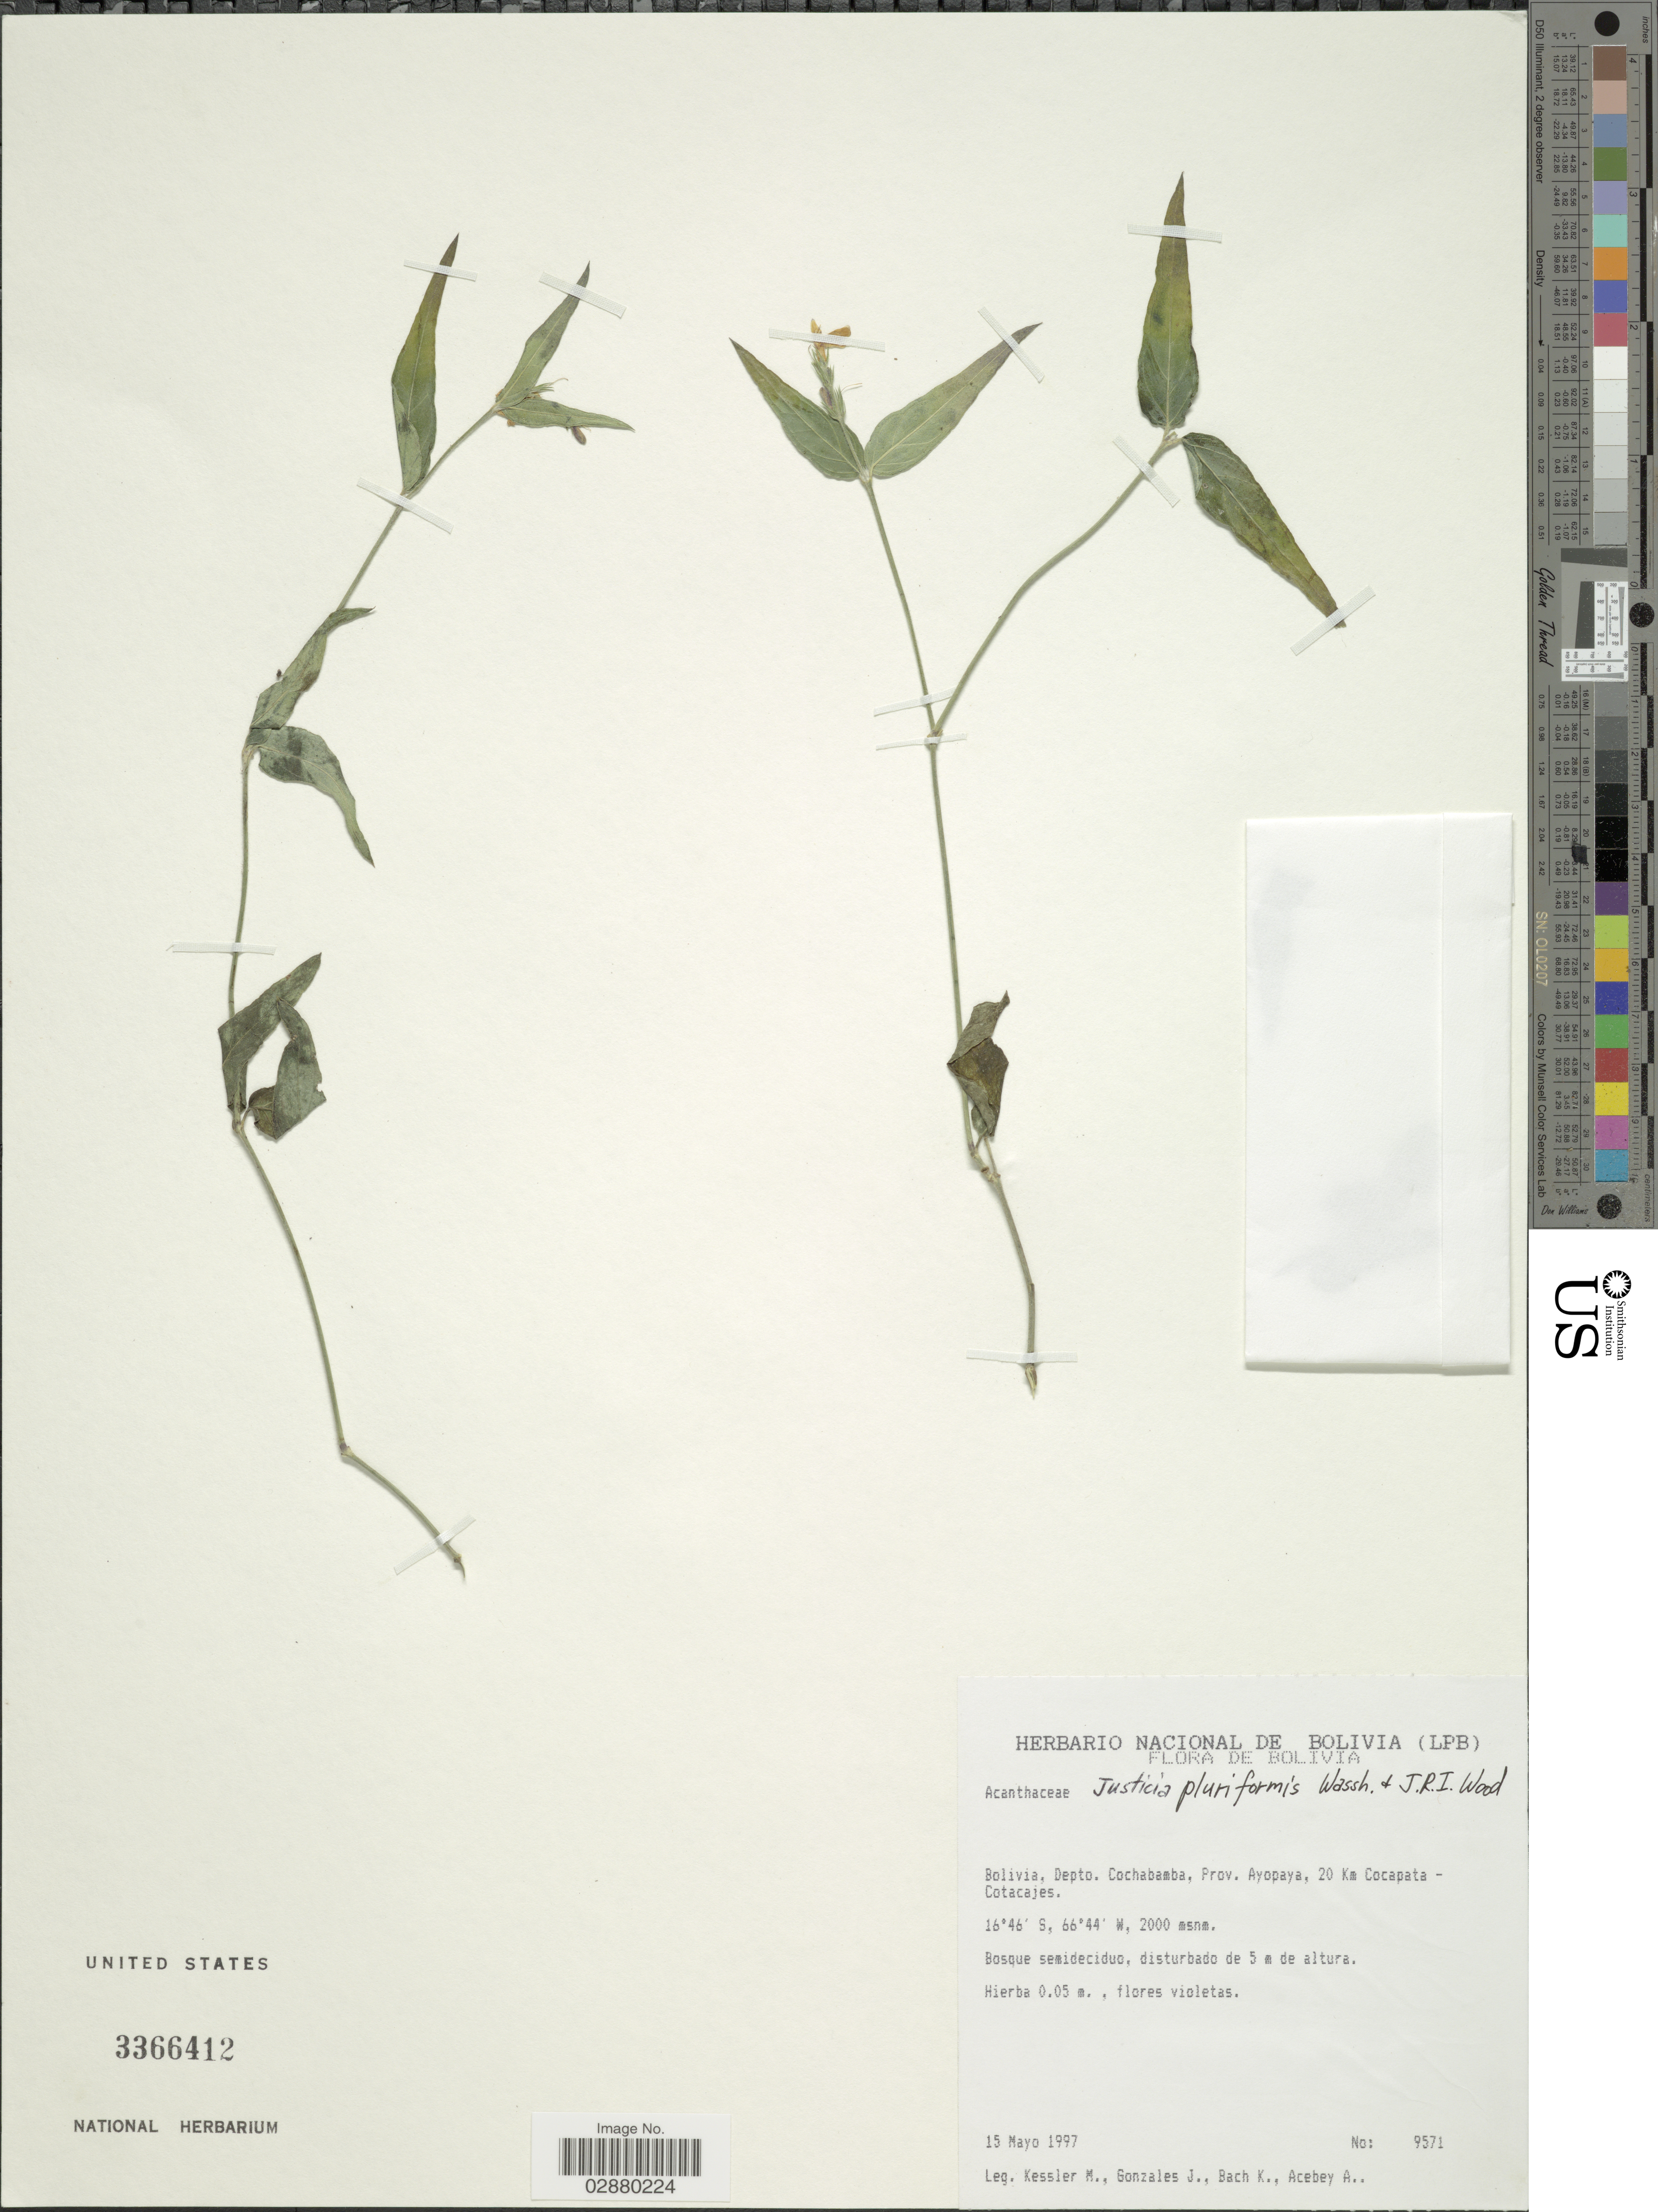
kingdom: Plantae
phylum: Tracheophyta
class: Magnoliopsida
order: Lamiales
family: Acanthaceae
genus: Justicia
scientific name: Justicia pluriformis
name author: Wassh. & J.R.I. Wood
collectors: M. Kessler, J. Gonzales, K. Bach & A. Acebey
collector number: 9571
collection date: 1997-05-15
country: Bolivia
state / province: Cochabamba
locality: Depto. Cochabamba, Prov. Ayopaya, 20 Km Cocapata-Cotacjes.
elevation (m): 2000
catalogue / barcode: US 3366412